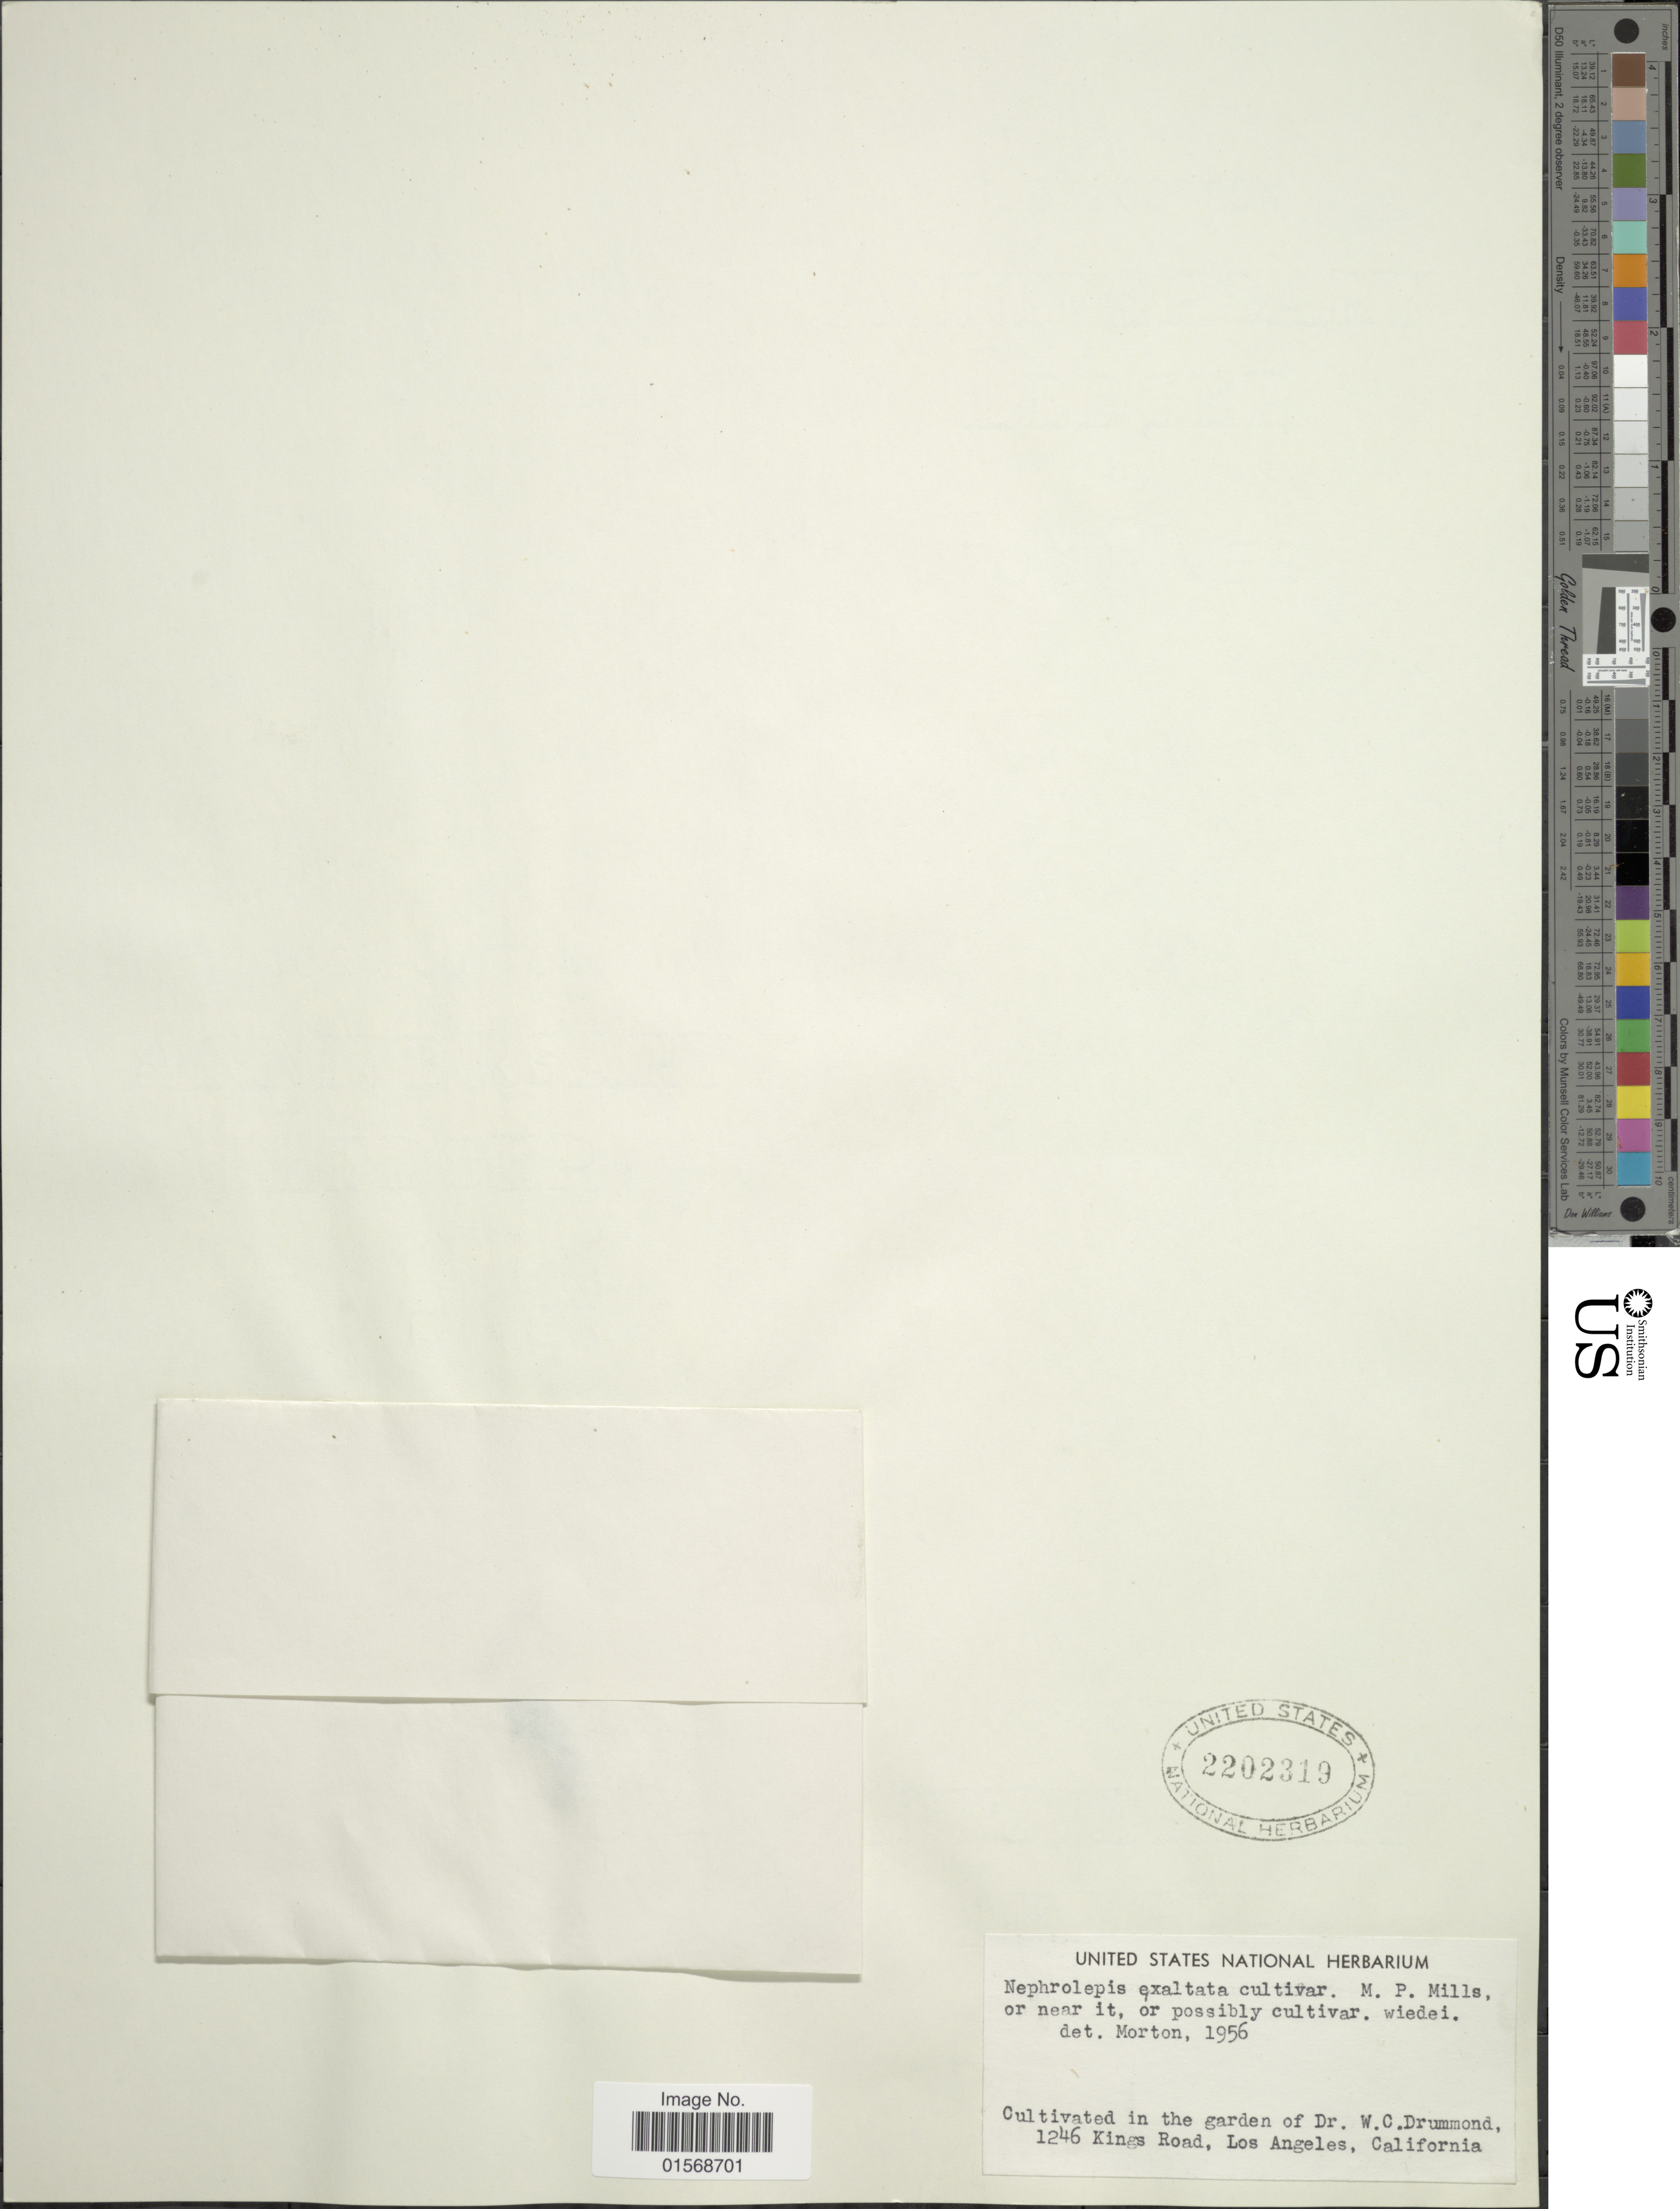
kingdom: Plantae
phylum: Tracheophyta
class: Polypodiopsida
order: Polypodiales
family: Nephrolepidaceae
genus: Nephrolepis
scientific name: Nephrolepis 'Mills'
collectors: U.S. National Herbarium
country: United States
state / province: California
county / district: Los Angeles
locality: In the garden of Dr. Drummond, 1246 Kings Road, Los Angeles, California.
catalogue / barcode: US 2202319